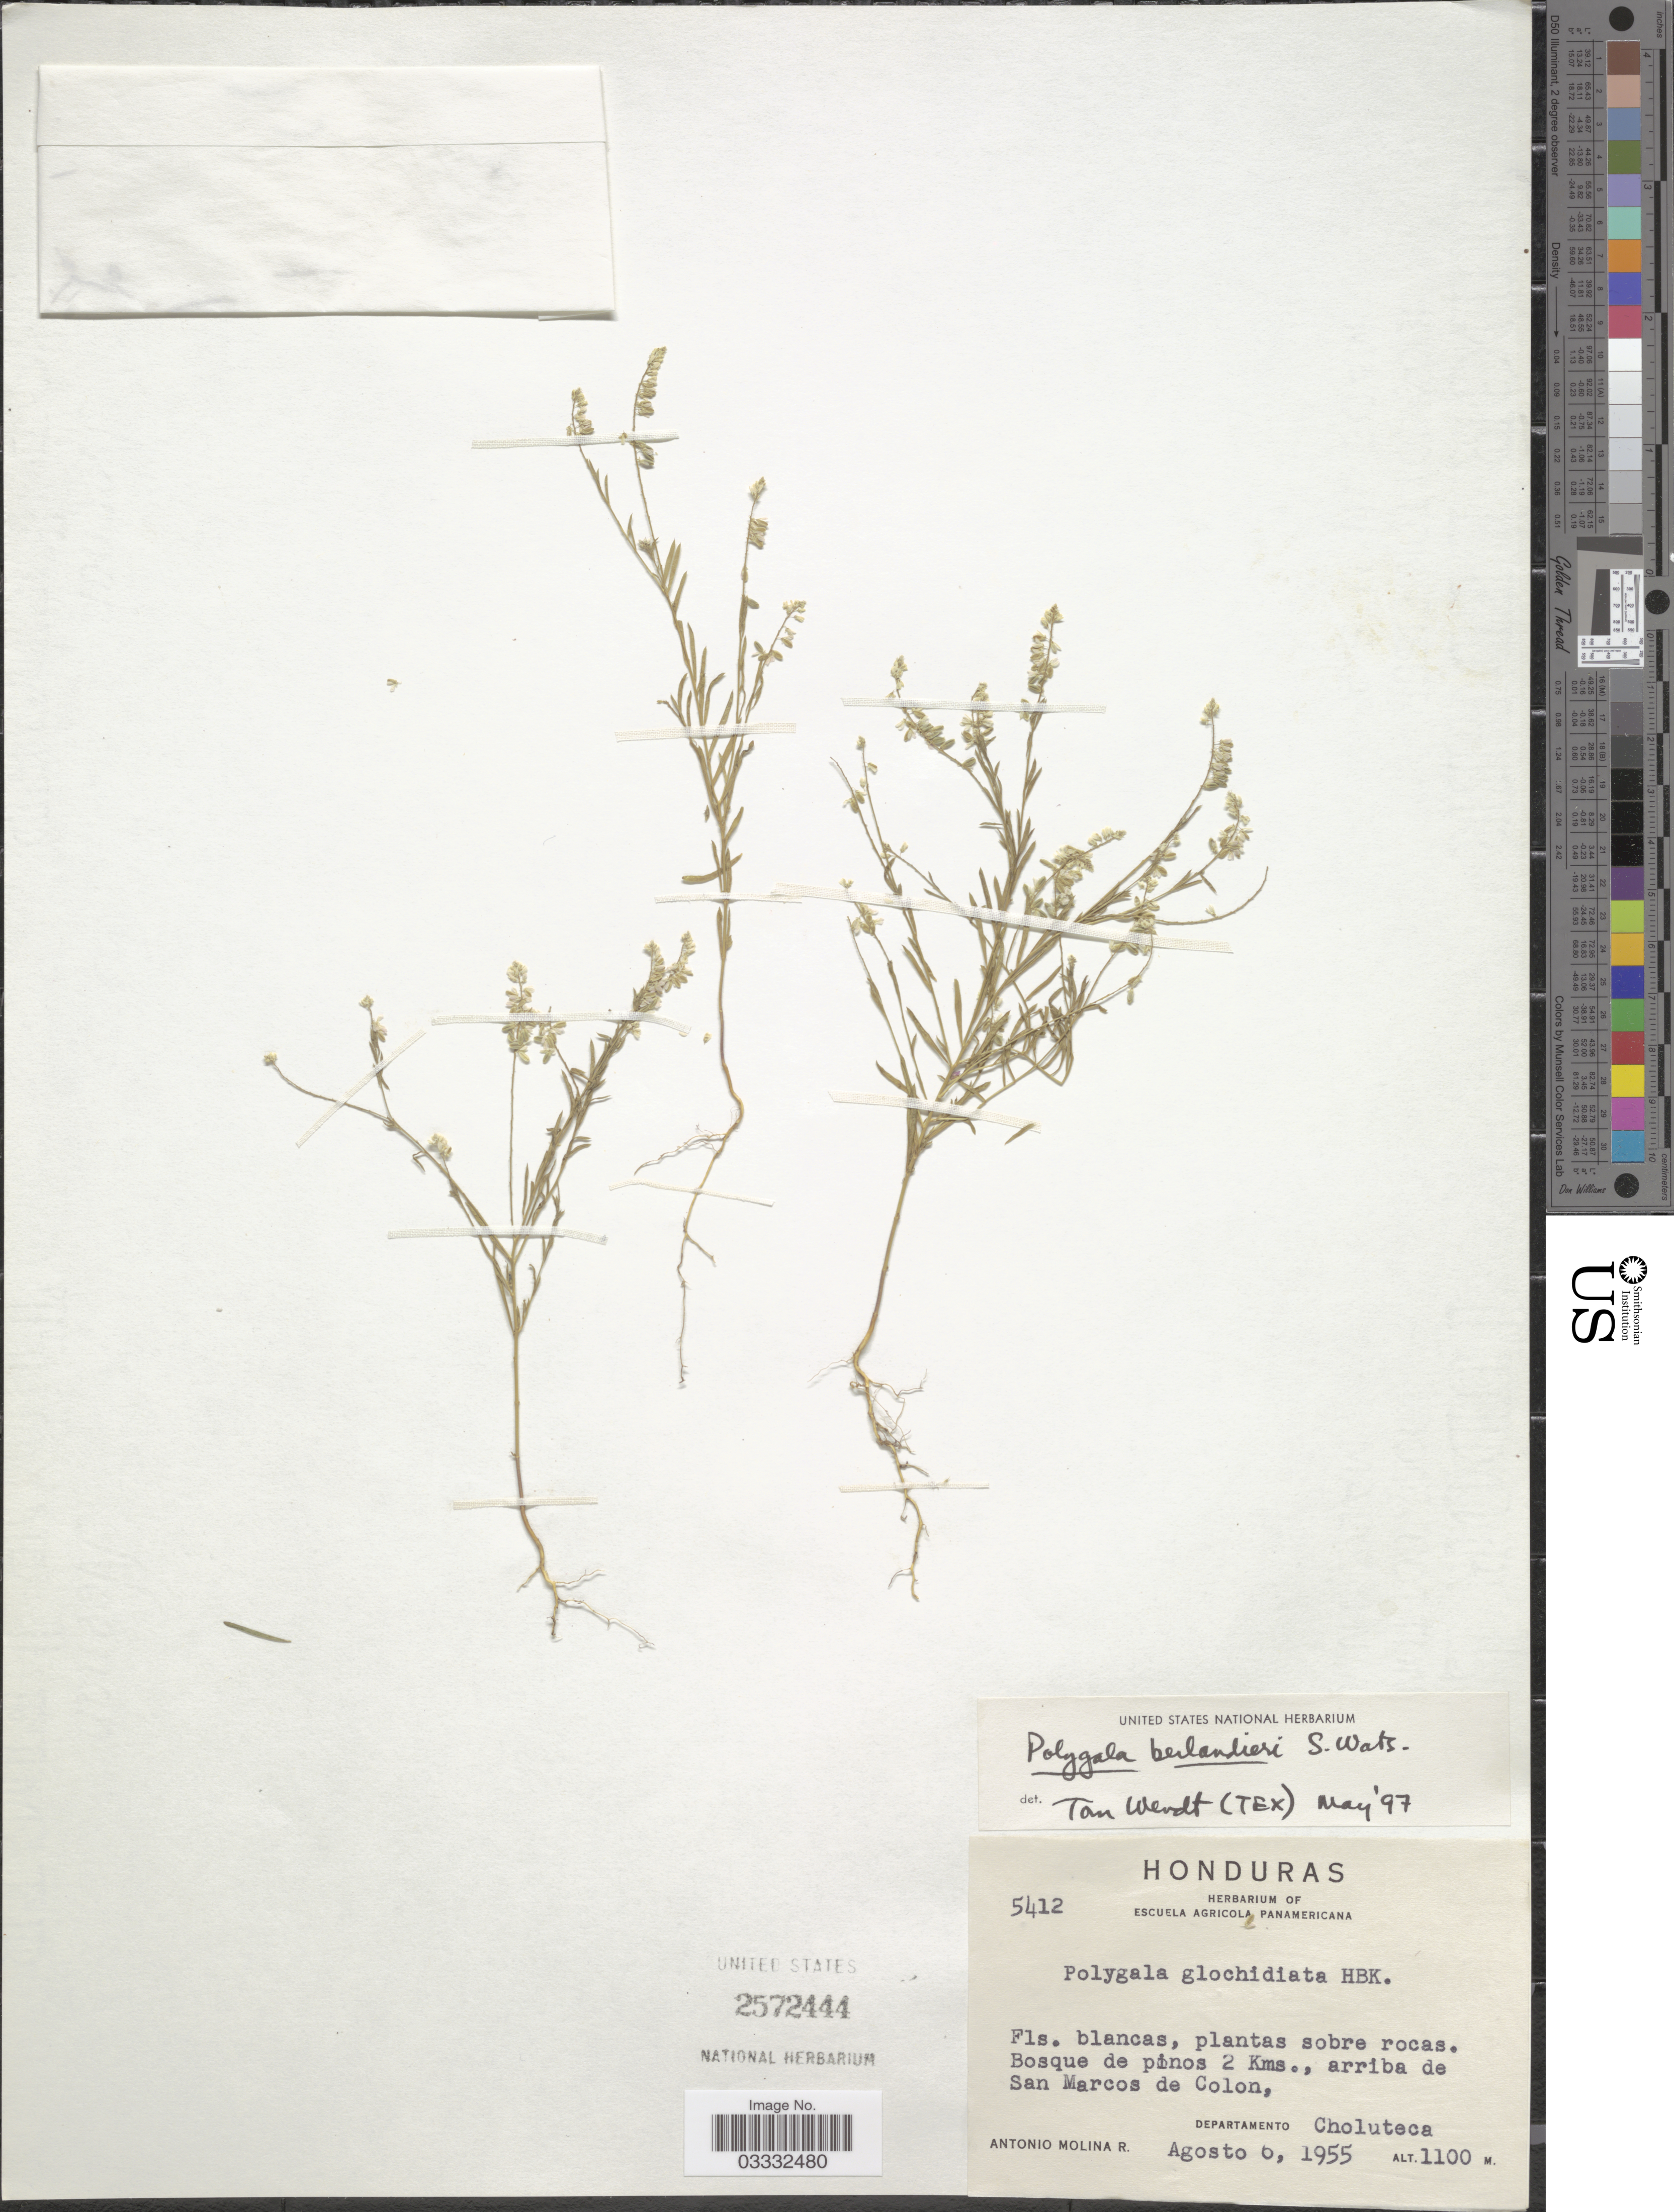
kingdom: Plantae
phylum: Tracheophyta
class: Magnoliopsida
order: Fabales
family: Polygalaceae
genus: Polygala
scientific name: Polygala berlandieri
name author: S. Watson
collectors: A. Molina R.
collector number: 5412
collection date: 1955-08-06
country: Honduras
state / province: Choluteca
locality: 2 Kms., arriba de San Marcos de Colon, Departamento Choluteca.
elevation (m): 1100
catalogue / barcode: US 2572444